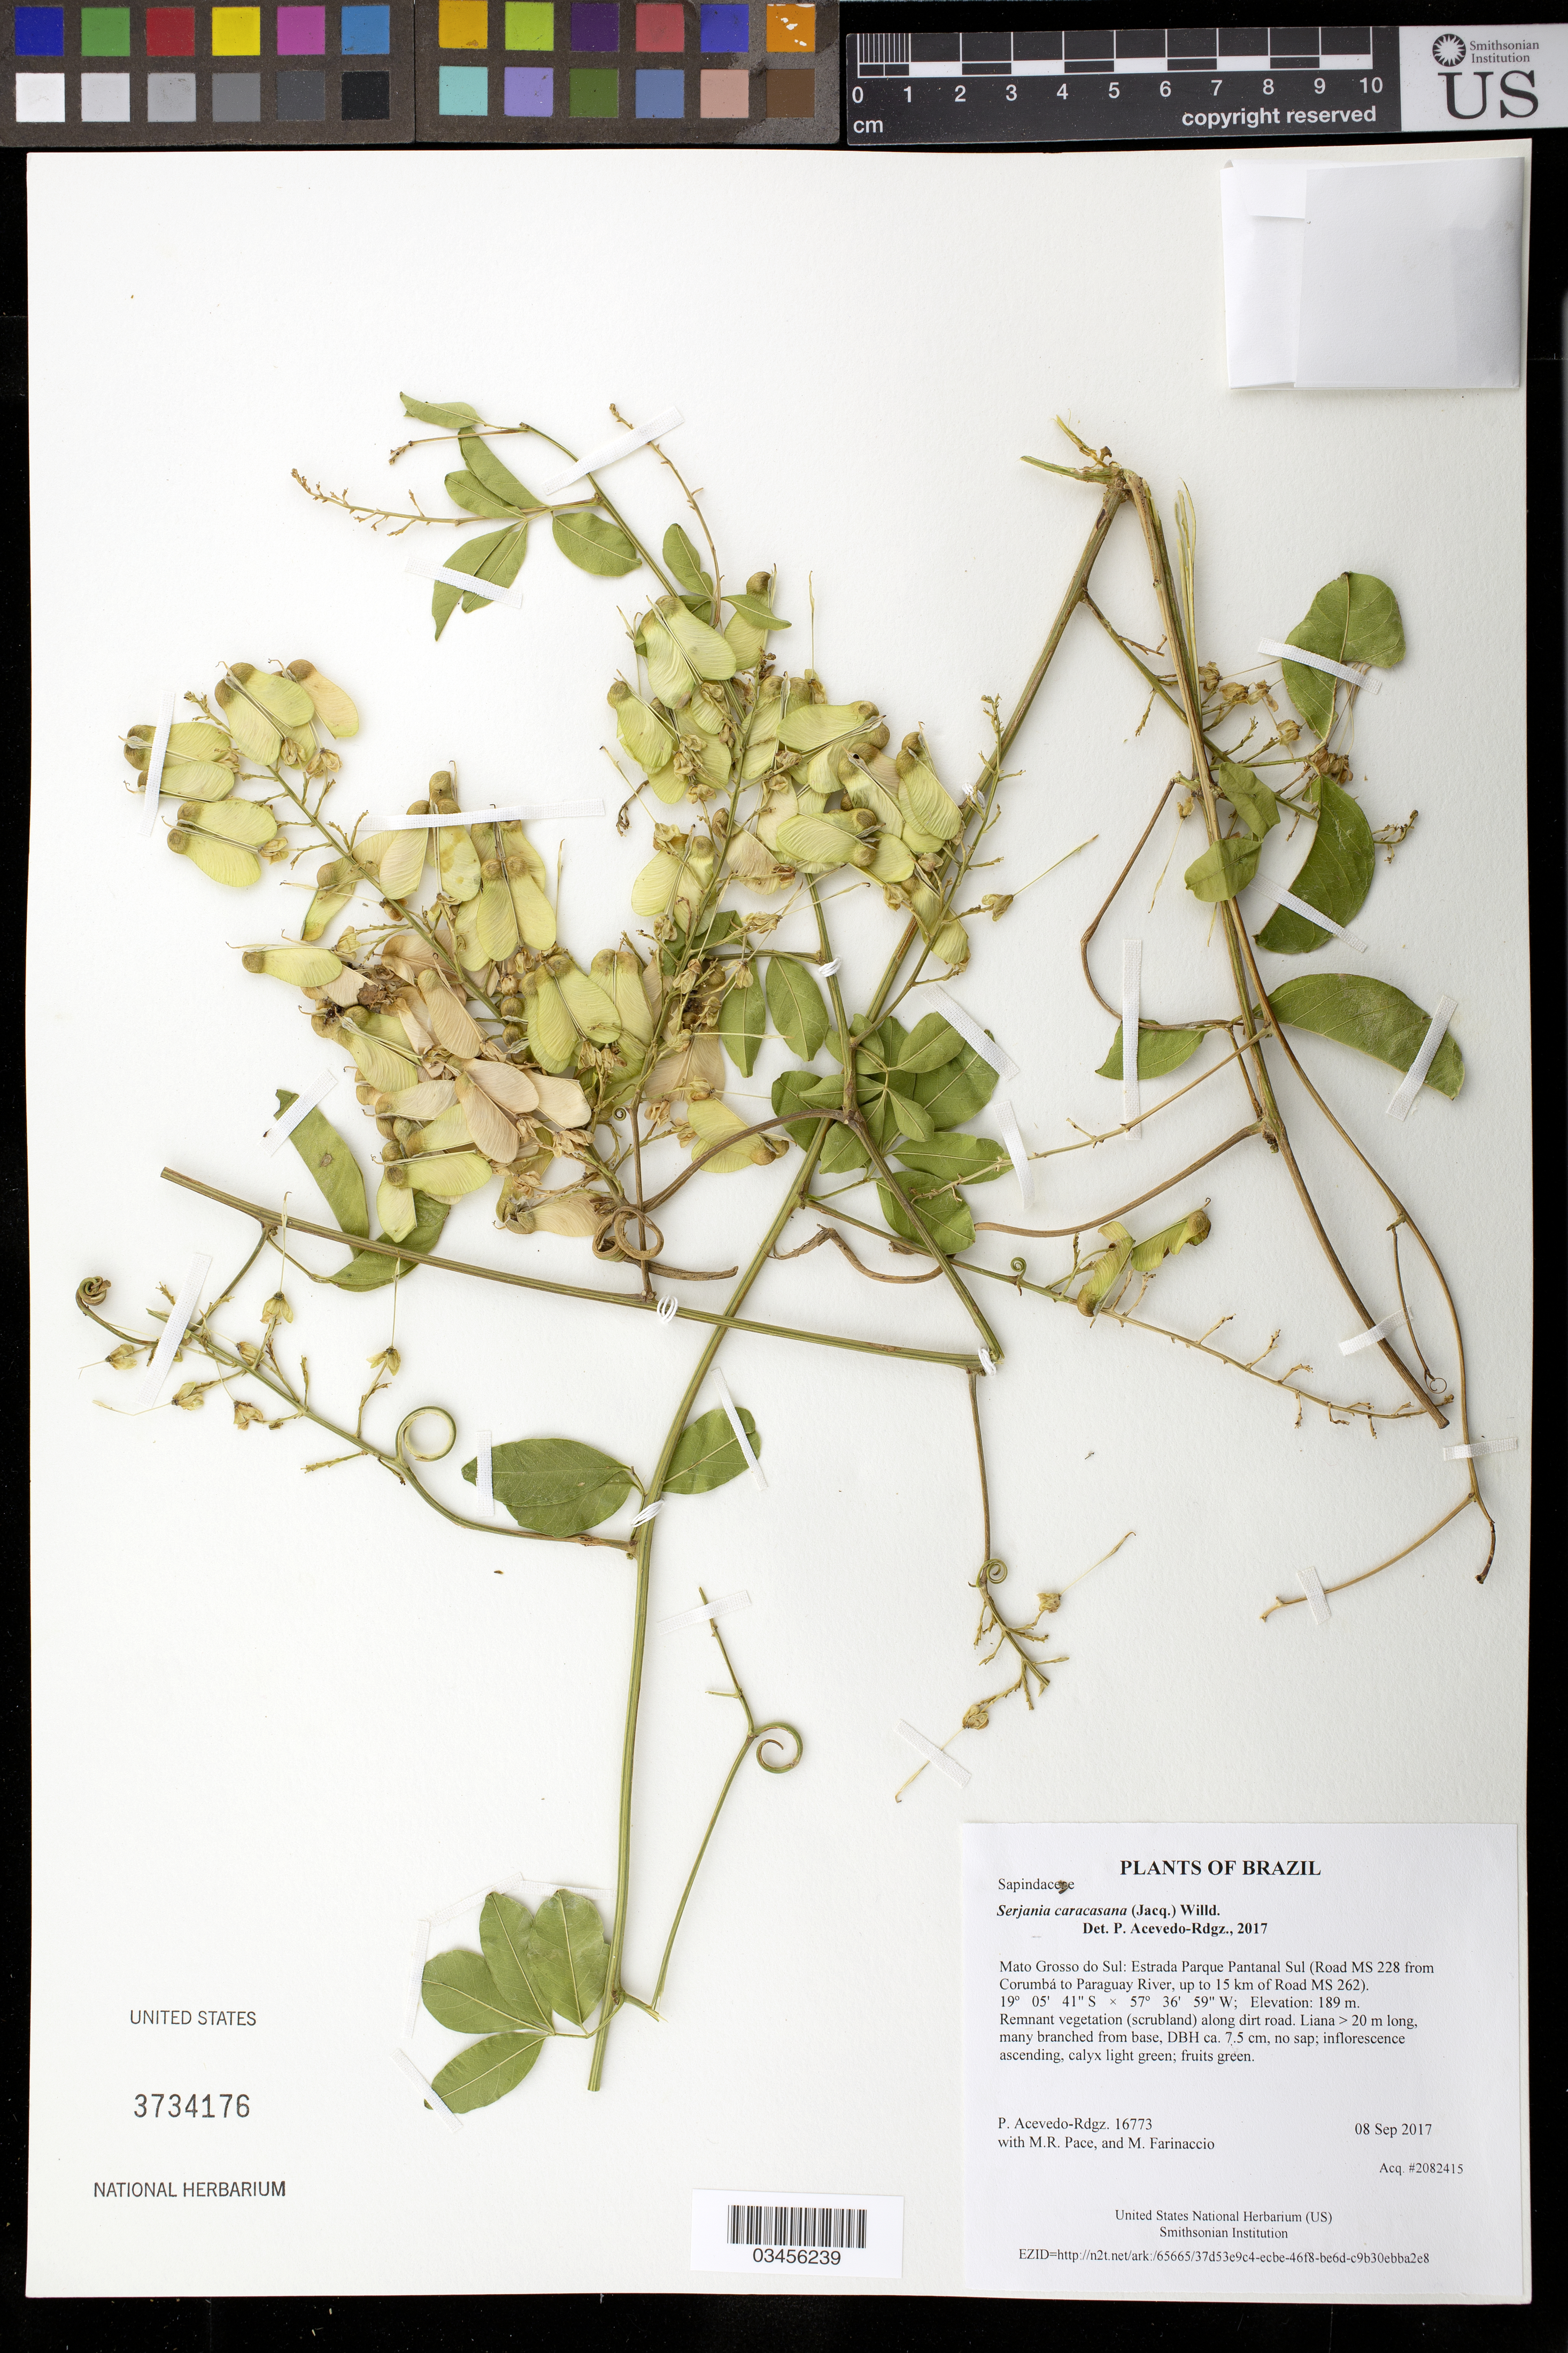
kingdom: Plantae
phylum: Tracheophyta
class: Magnoliopsida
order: Sapindales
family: Sapindaceae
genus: Serjania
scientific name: Serjania caracasana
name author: (Jacq.) Willd.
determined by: Acevedo-Rodríguez, P., (BOT), Smithsonian Institution - National Museum of Natural History (UNITED STATES)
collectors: P. Acevedo-Rodr., M. R. Pace & M. Farinaccio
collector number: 16773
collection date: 2017-09-08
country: Brazil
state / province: Mato Grosso do Sul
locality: Estrada Parque Pantanal Sul (Road MS 228 from Corumbá to Paraguay River, up to 15 km of Road MS 262)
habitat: Remnant vegetation (scrubland) along dirt road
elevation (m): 189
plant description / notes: US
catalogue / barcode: US 3734176